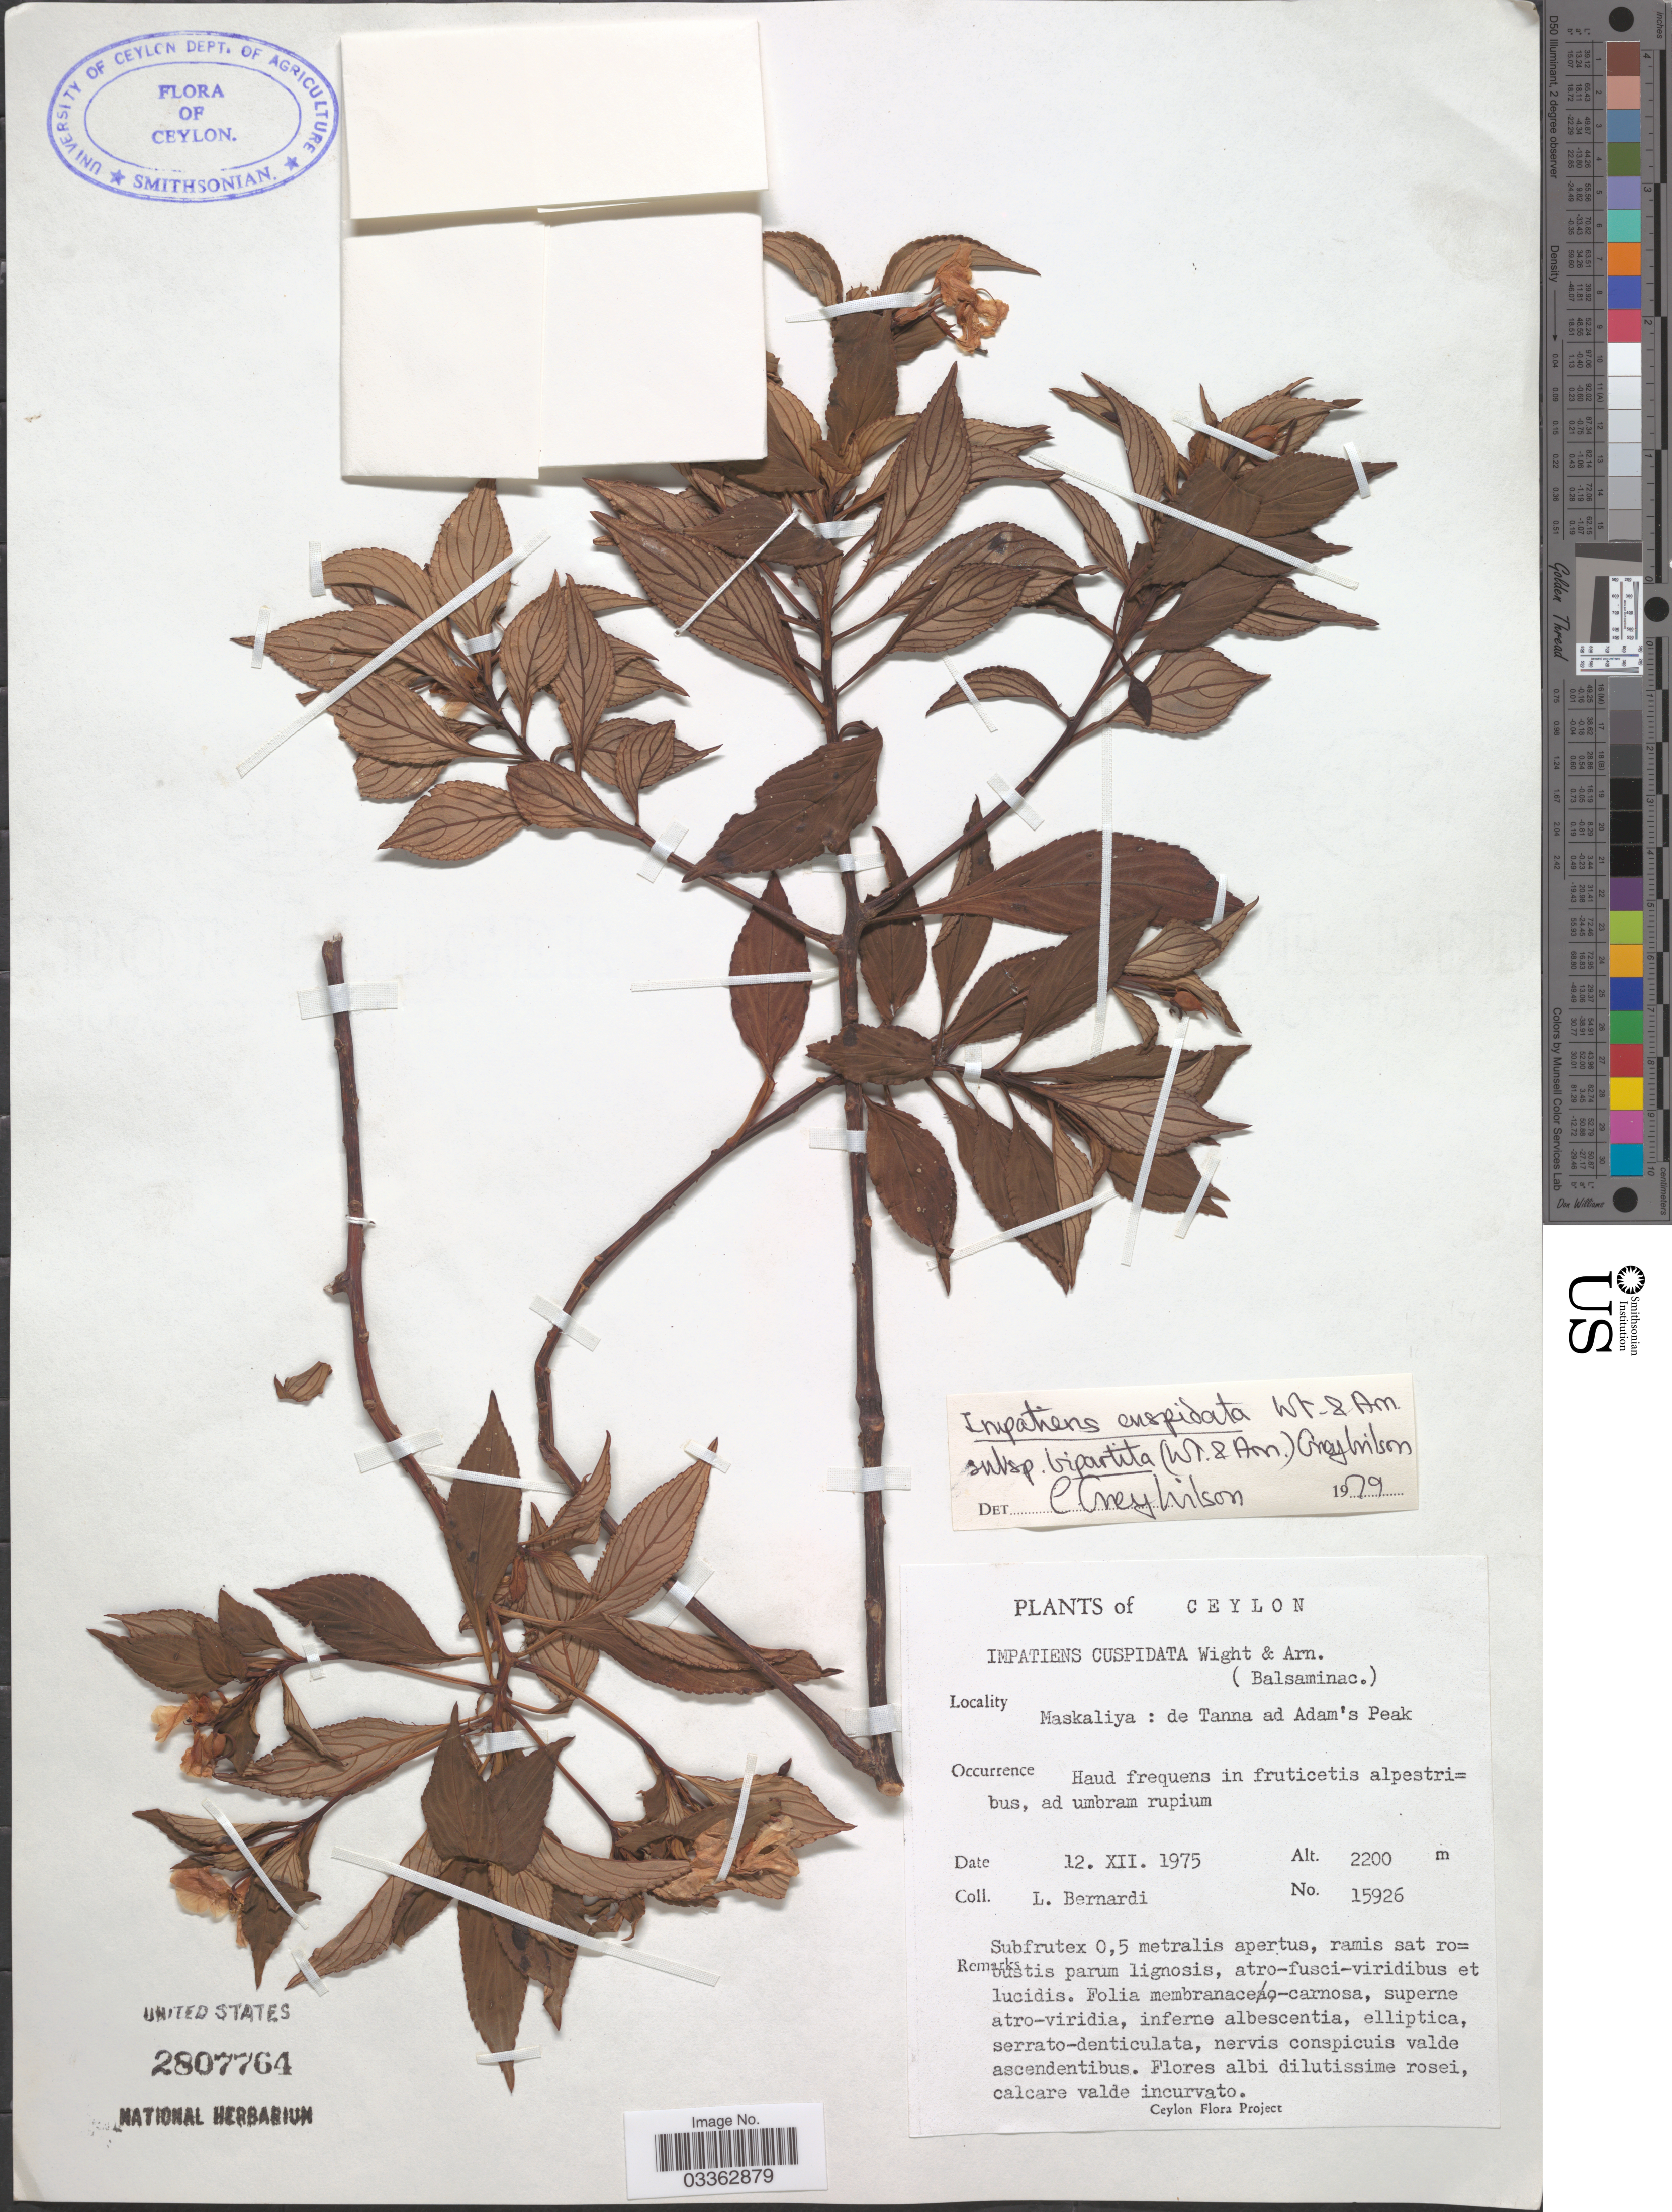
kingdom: Plantae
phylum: Tracheophyta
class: Magnoliopsida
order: Ericales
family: Balsaminaceae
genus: Impatiens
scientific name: Impatiens cuspidata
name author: Wight & Arn.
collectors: L. Bernardi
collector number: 15926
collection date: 1975-12-12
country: Sri Lanka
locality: Ceylon. Maskaliya: de Tanna ad Adam's Peak.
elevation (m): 2200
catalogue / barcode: US 2807764